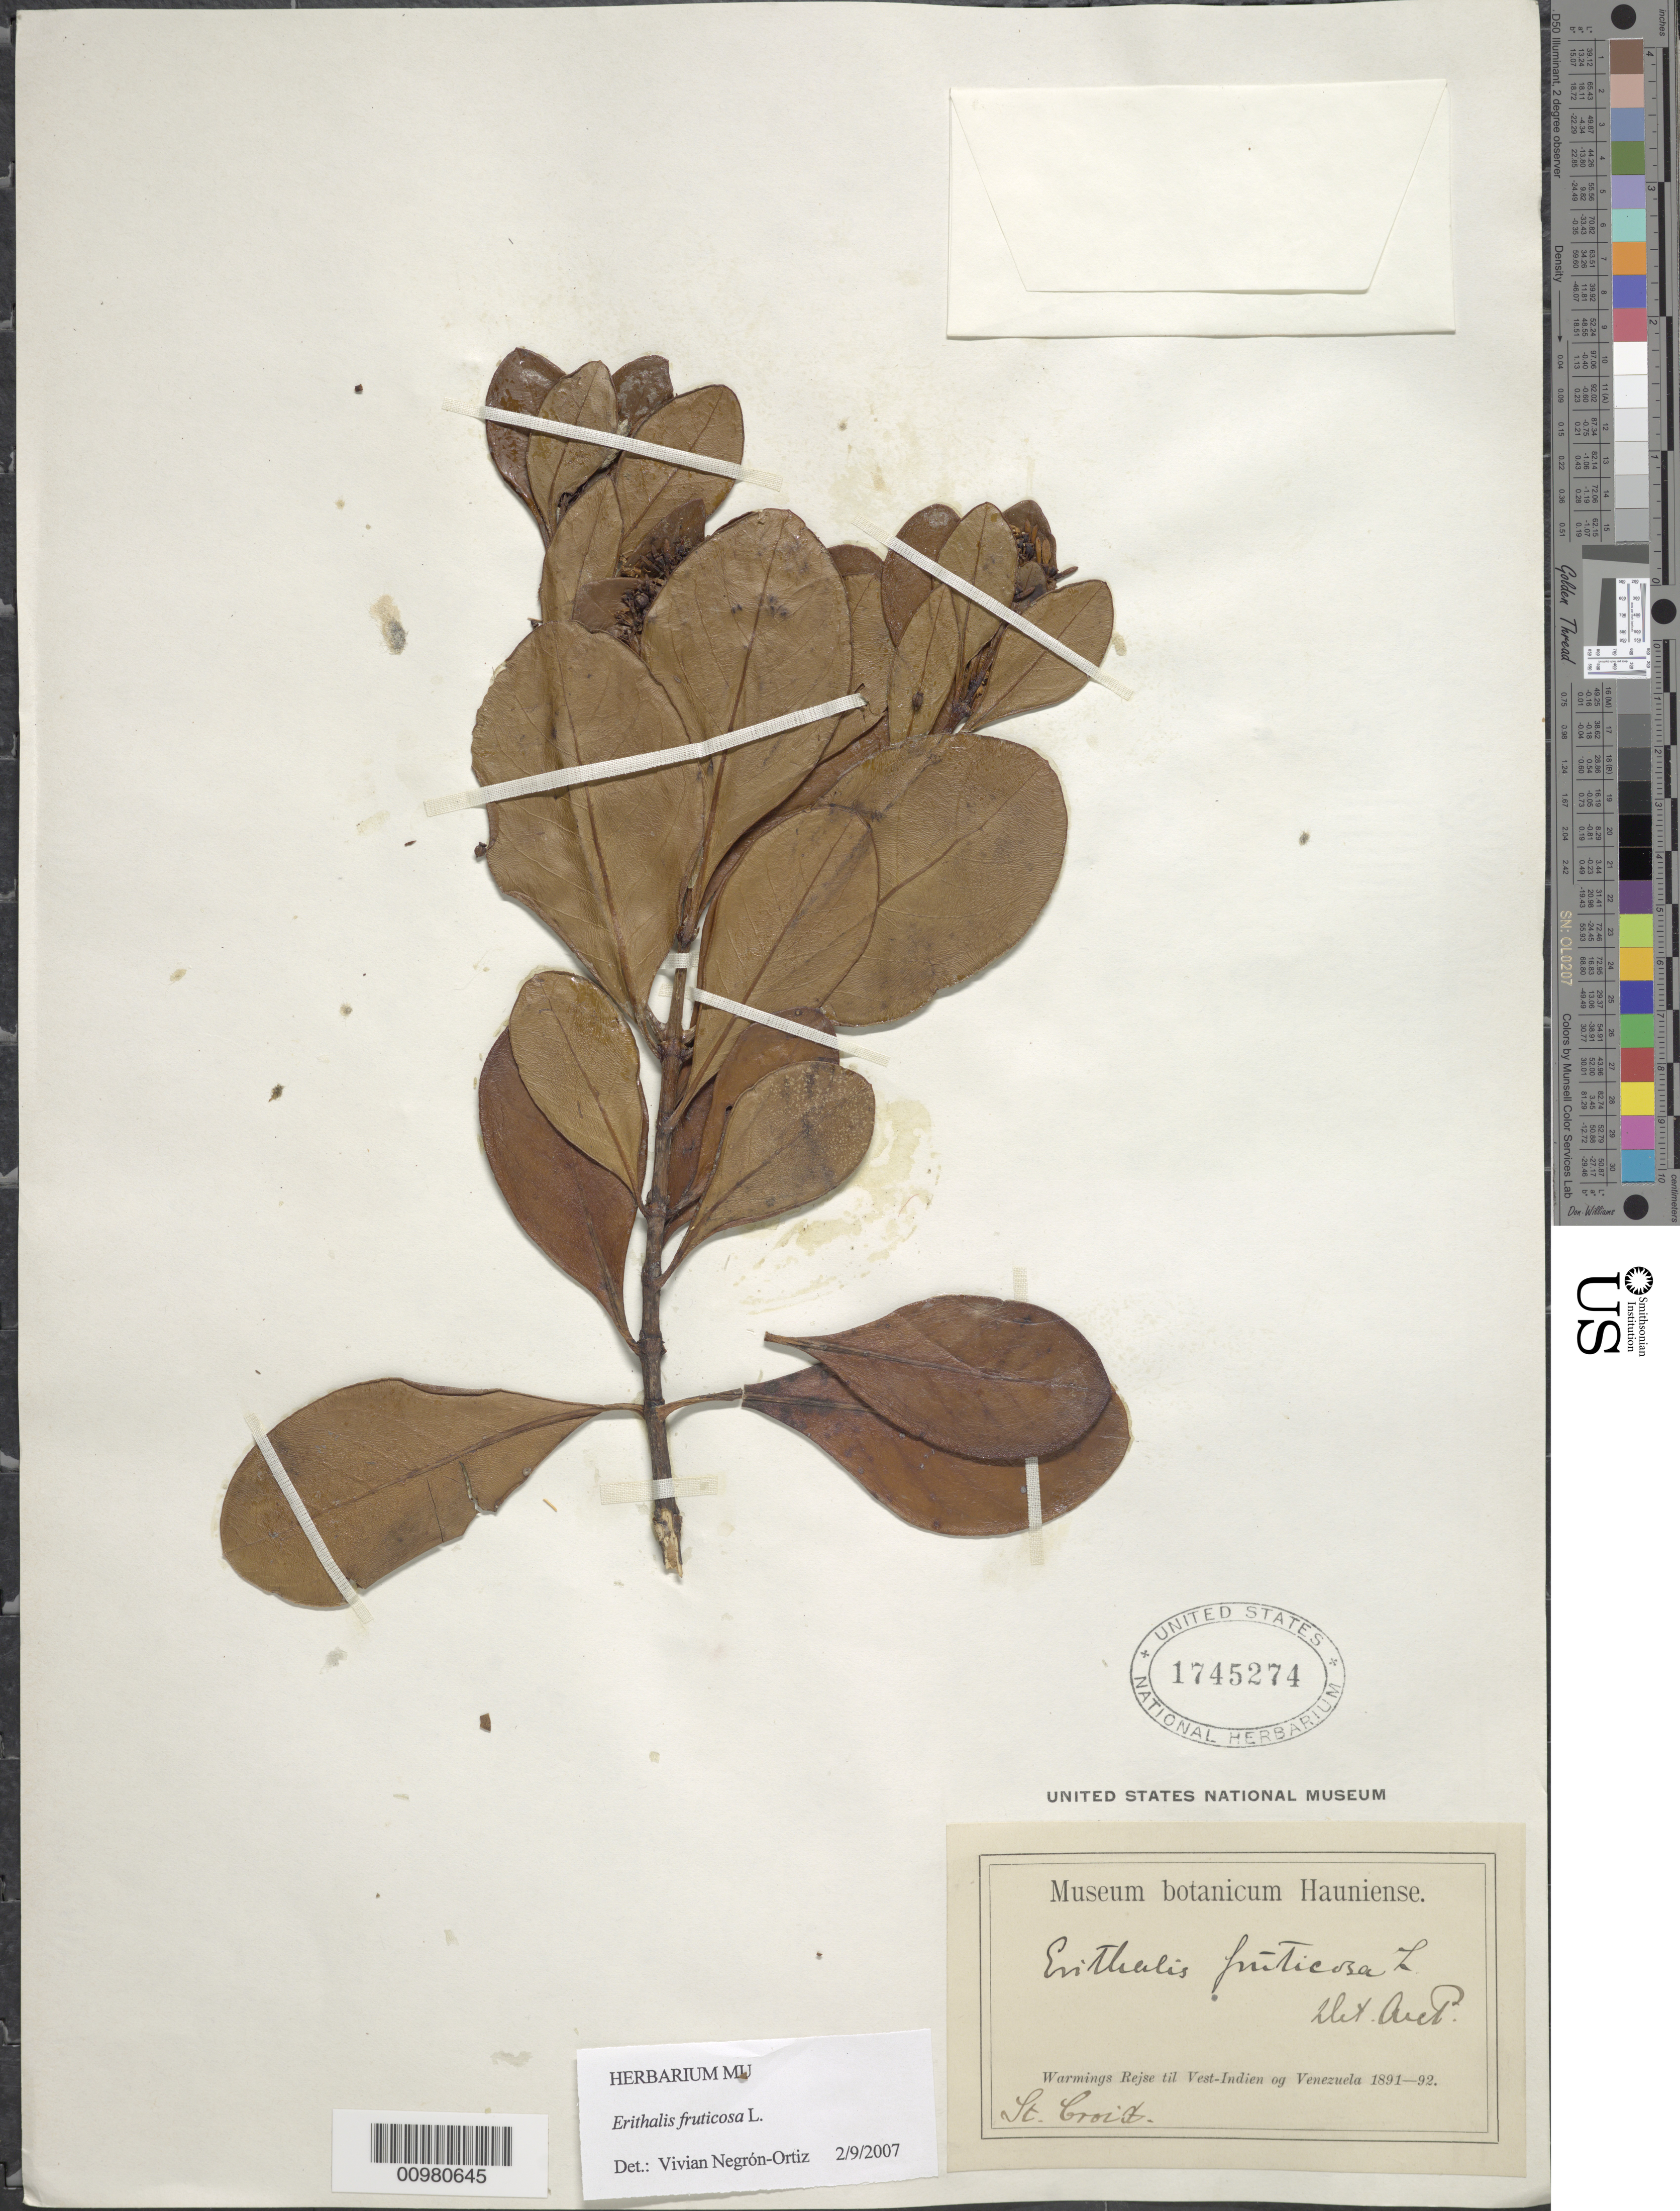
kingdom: Plantae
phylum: Tracheophyta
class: Magnoliopsida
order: Gentianales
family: Rubiaceae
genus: Erithalis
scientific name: Erithalis fruticosa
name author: L.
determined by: Negrón-Ortiz, V.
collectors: Warming, --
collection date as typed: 1891 to -- --- 1892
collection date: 1891/1892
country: U.S. Virgin Islands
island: St. Croix I.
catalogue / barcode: US 1745274